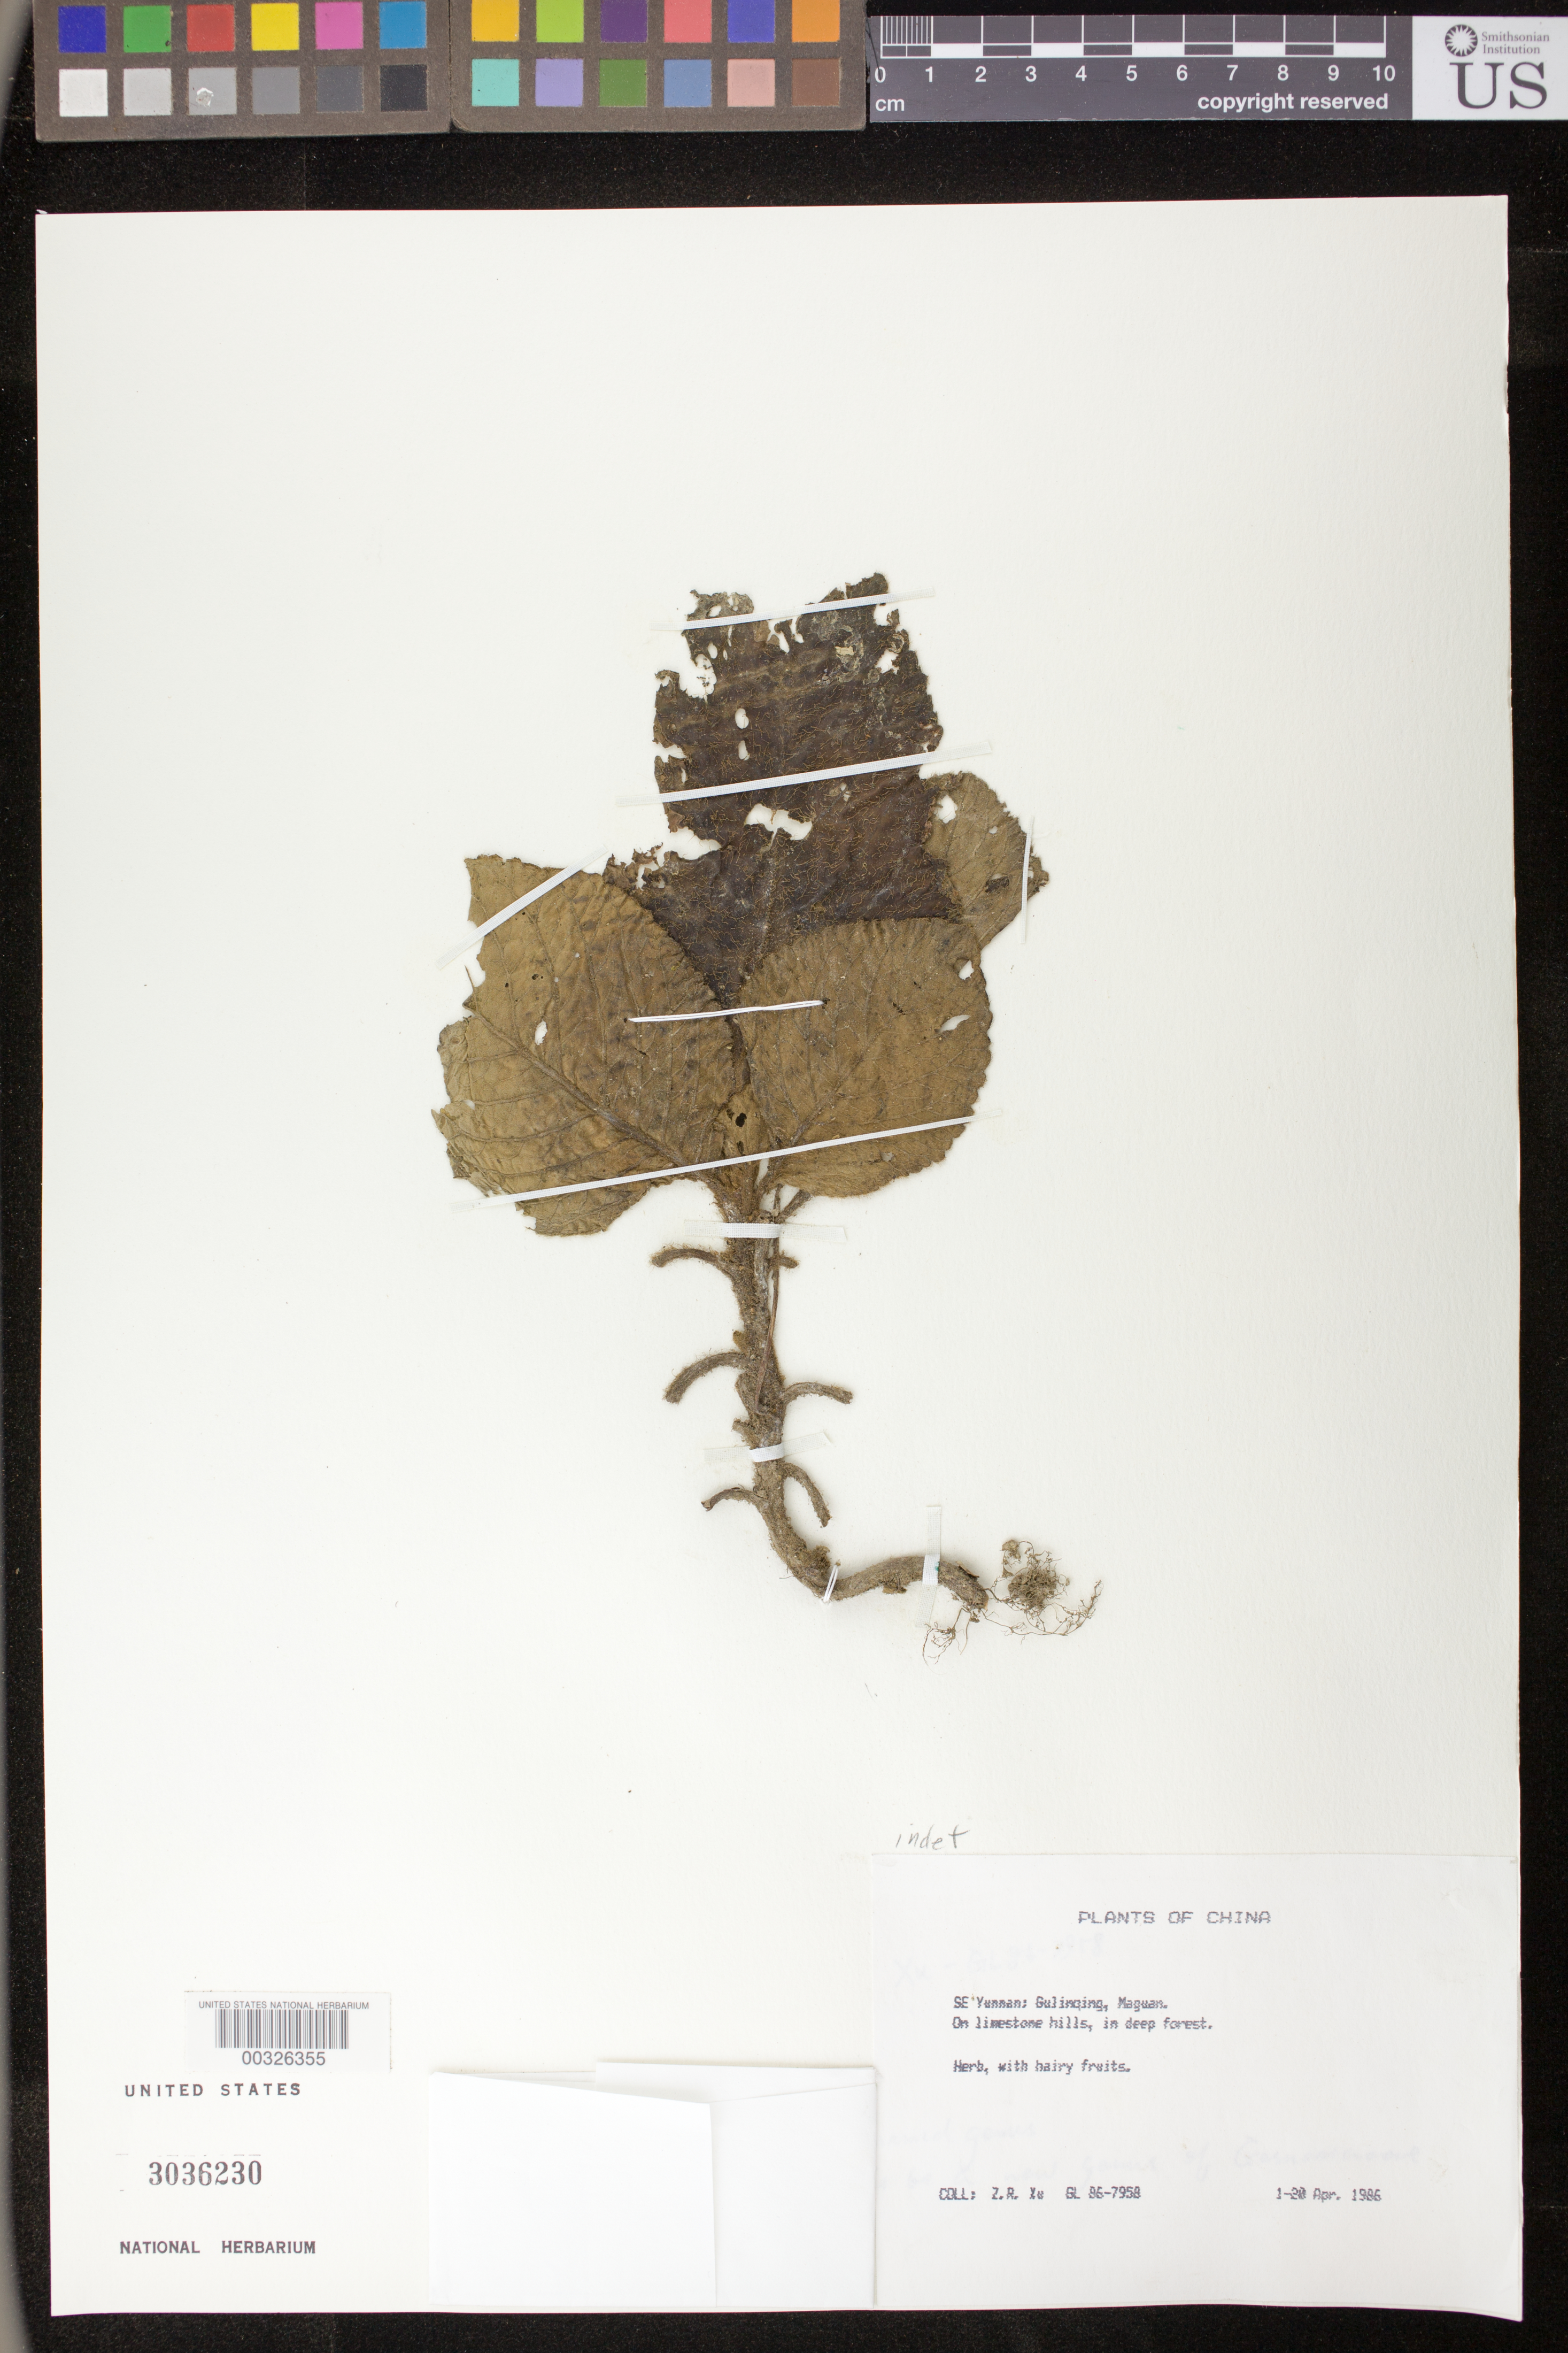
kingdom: Plantae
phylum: Tracheophyta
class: Magnoliopsida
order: Lamiales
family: Gesneriaceae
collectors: Z. Xu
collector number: GL 86- 7958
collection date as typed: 01-20 Apr 1986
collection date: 1986-04-01/1986-04-20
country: China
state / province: Yunnan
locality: Se yunnan, gulinging, maguan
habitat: On limestone hills, in deep forest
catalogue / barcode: US 3036230